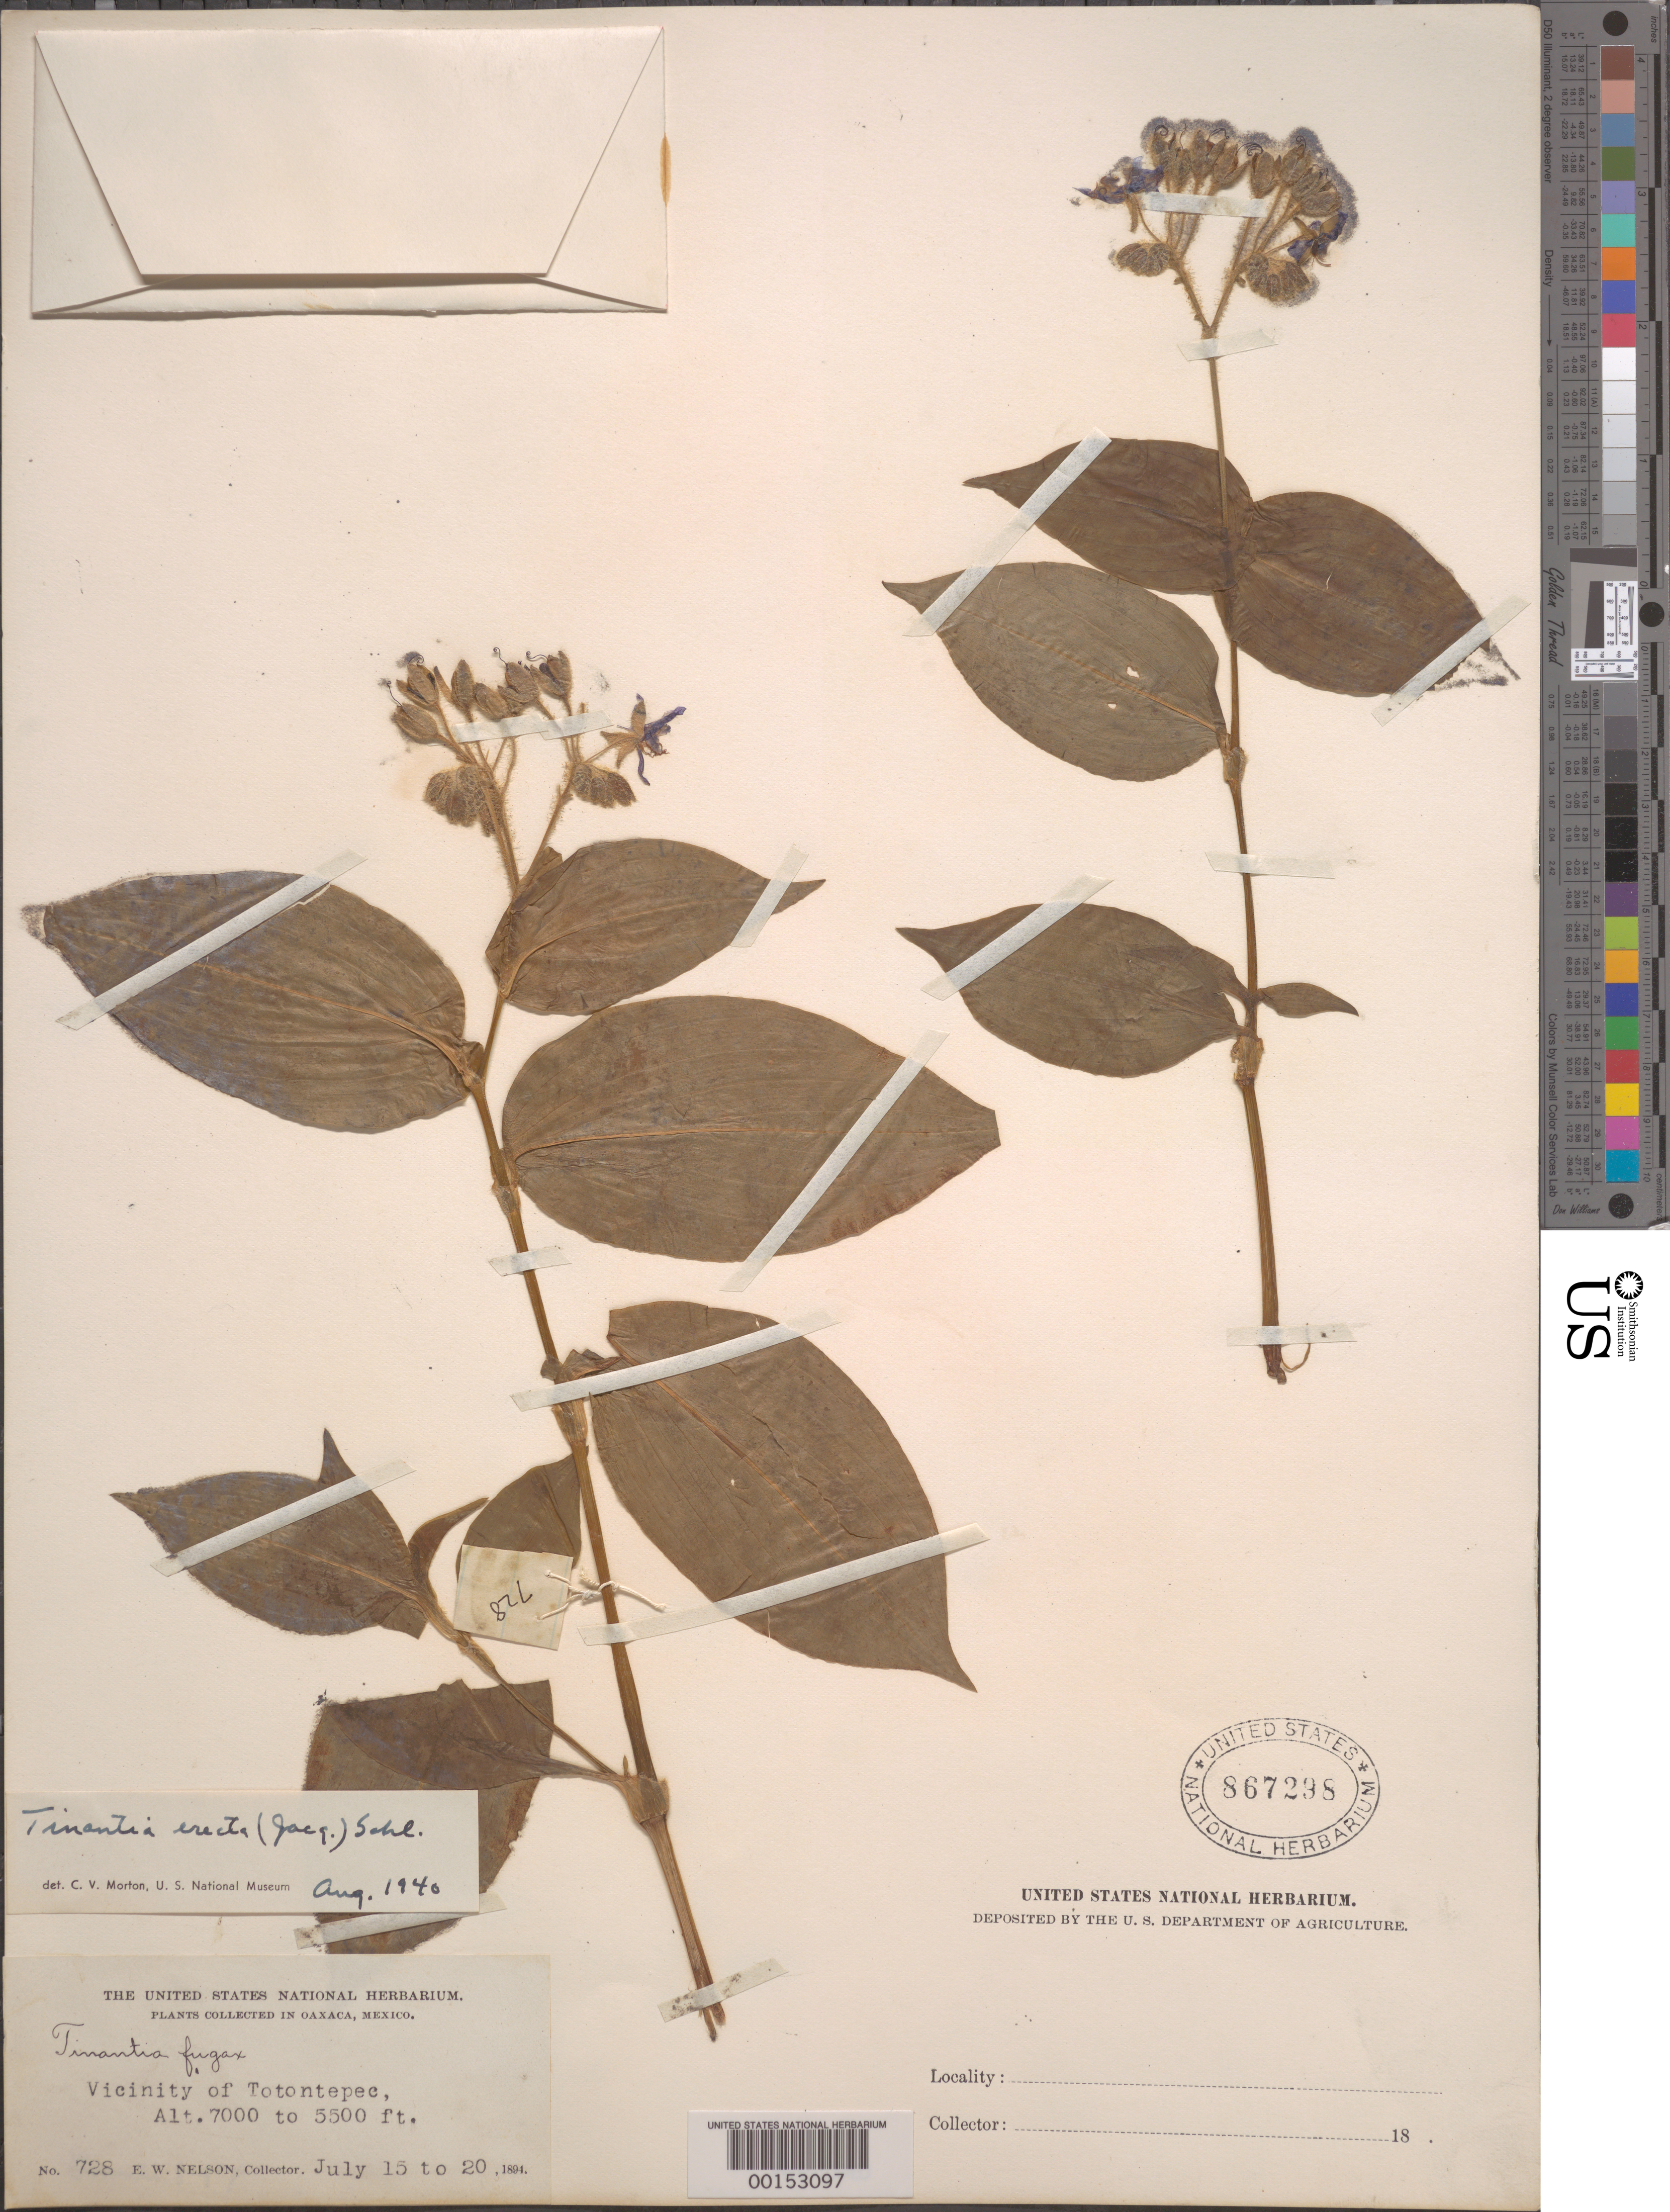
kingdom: Plantae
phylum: Tracheophyta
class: Liliopsida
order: Commelinales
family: Commelinaceae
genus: Tinantia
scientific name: Tinantia erecta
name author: (Jacq.) Fenzl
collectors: E. W. Nelson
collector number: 728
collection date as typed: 15 Jul 1894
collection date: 1894-07-15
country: Mexico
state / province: Oaxaca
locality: Totontepec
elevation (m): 1676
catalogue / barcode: US 867298